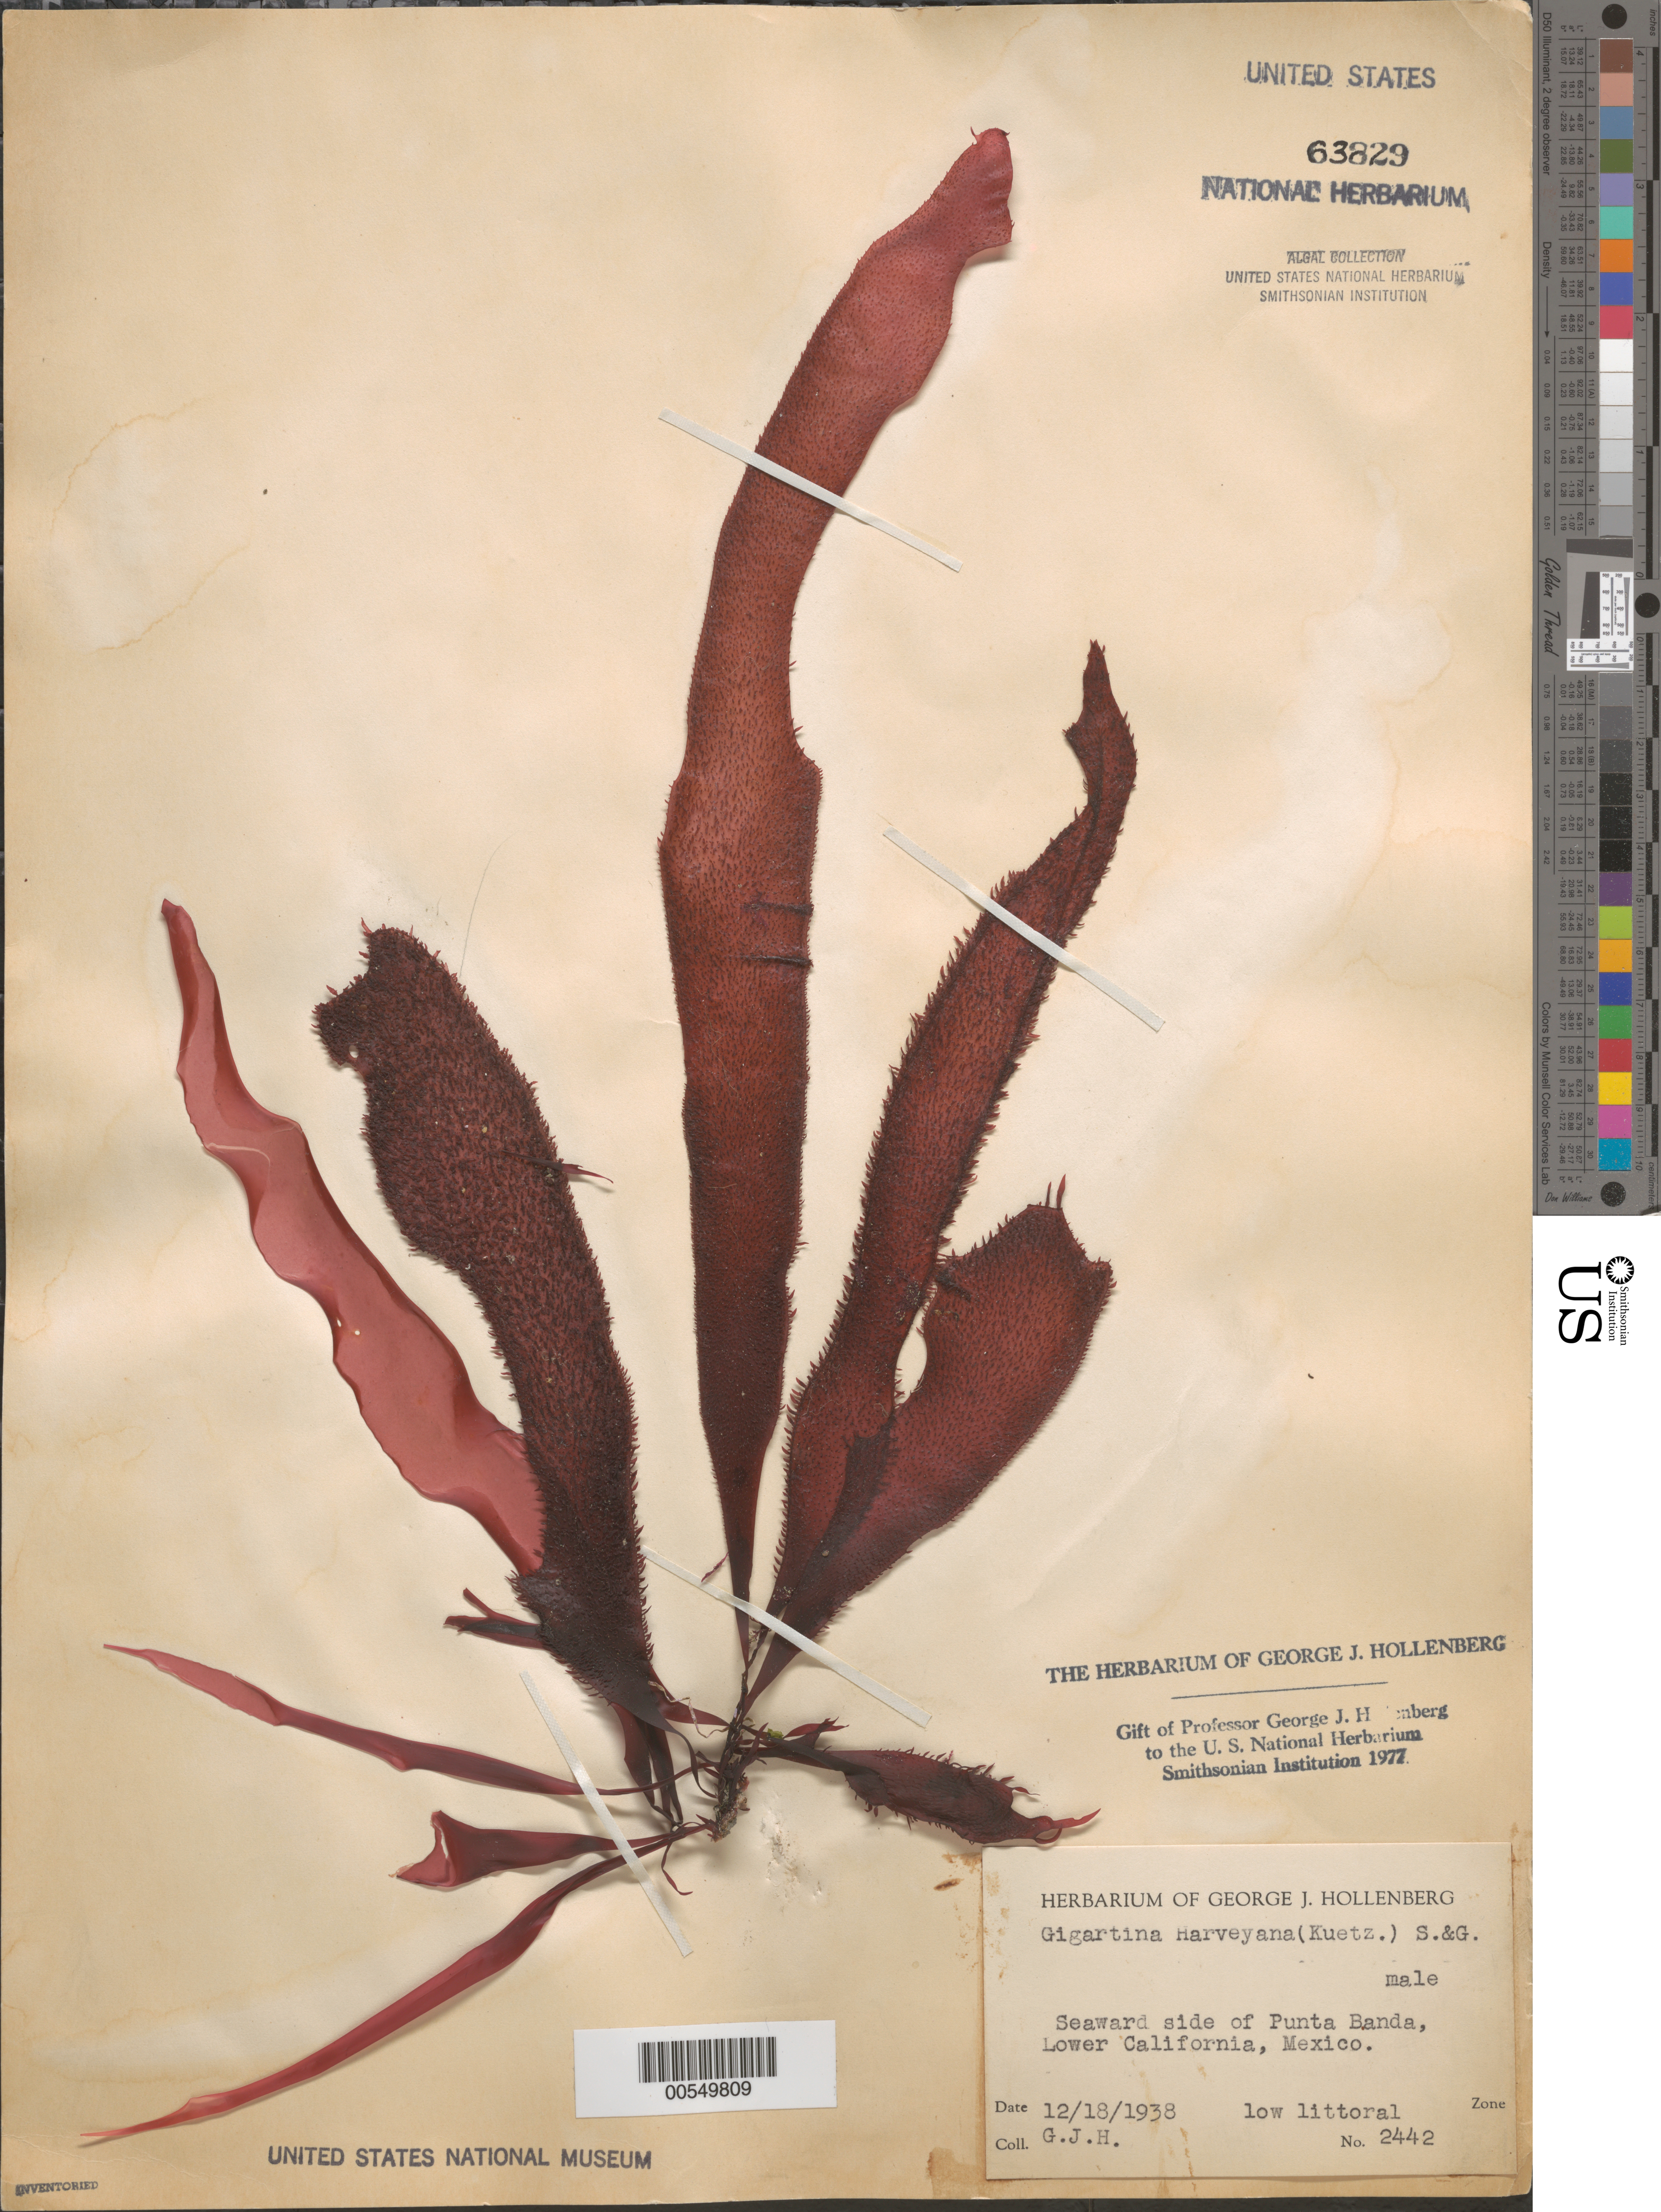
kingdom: Plantae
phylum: Rhodophyta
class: Florideophyceae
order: Gigartinales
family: Gigartinaceae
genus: Chondracanthus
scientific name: Chondracanthus harveyanus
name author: (Kütz.) Guiry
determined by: Algae name updating Project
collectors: G. Hollenberg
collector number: GJH 2442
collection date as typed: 18 Dec 1938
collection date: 1938-12-18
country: Mexico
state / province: Baja California Norte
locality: Seaward side of Punta Banda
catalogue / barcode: US 63829